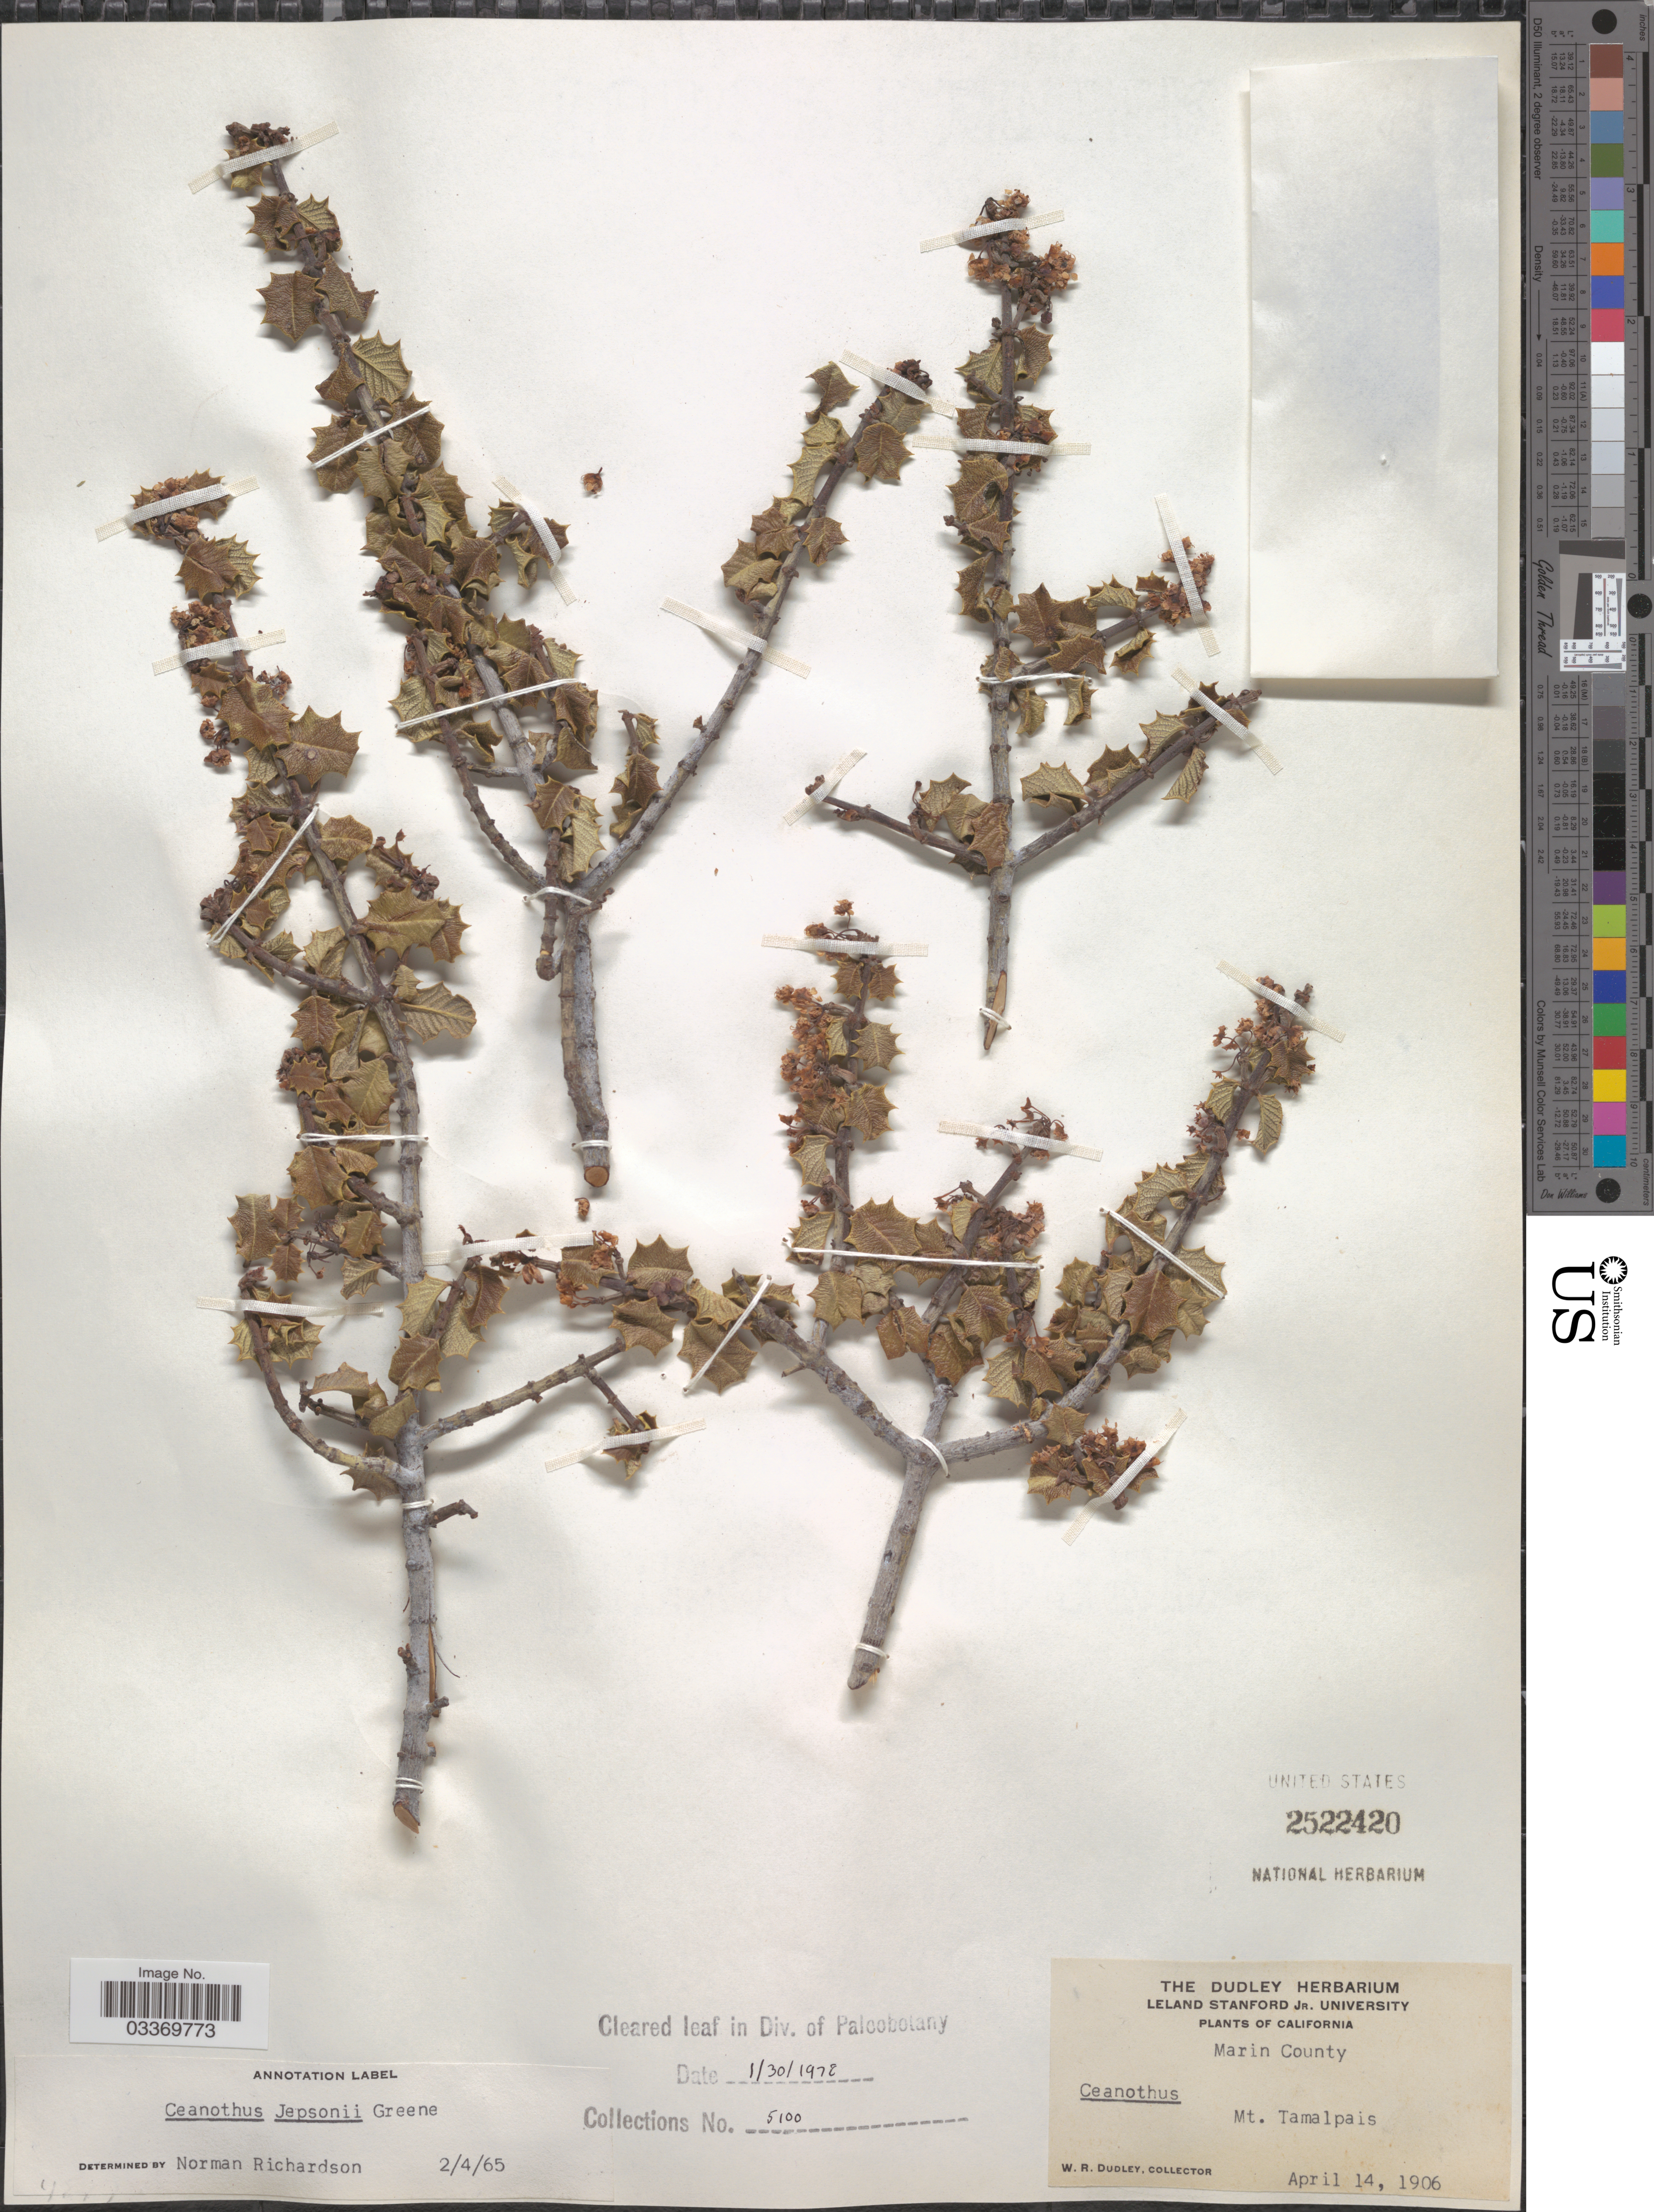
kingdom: Plantae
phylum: Tracheophyta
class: Magnoliopsida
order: Rosales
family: Rhamnaceae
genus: Ceanothus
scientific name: Ceanothus jepsonii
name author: Greene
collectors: W. Dudley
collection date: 1906-04-14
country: United States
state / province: California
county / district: Marin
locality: Marin County. Mt. Tamalpais.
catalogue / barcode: US 2522420